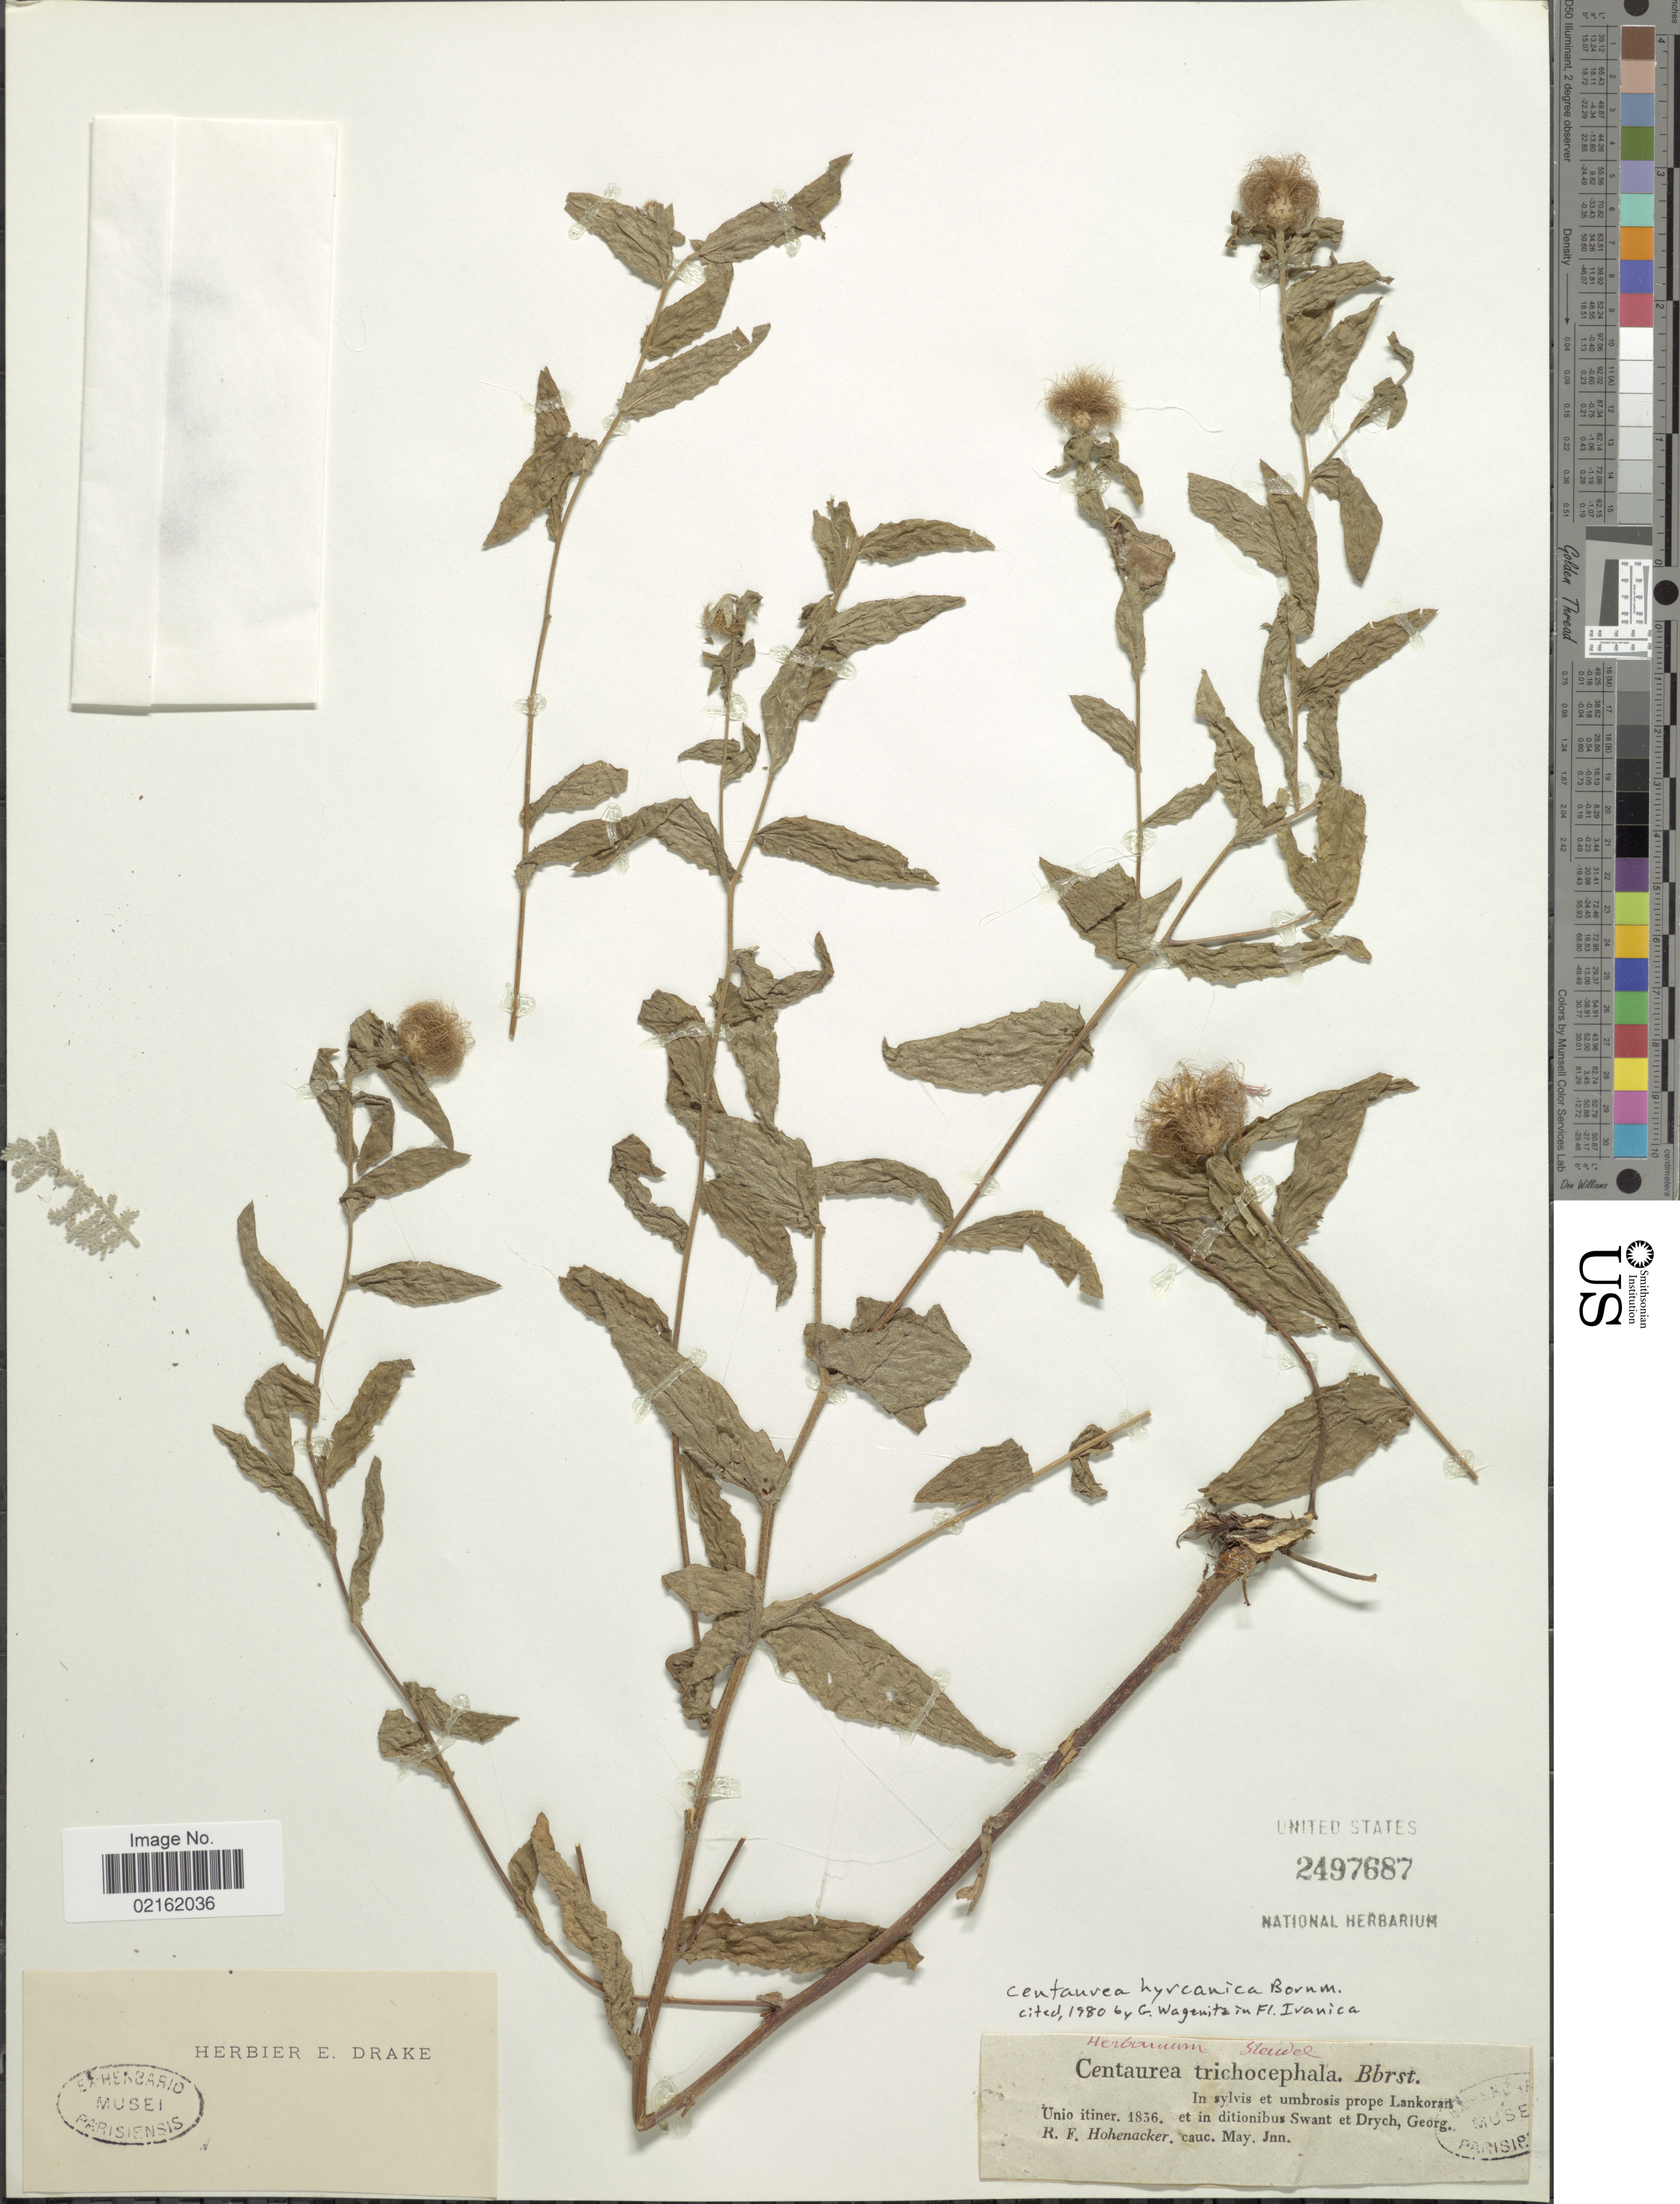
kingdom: Plantae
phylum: Tracheophyta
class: Magnoliopsida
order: Asterales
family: Asteraceae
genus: Centaurea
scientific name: Centaurea hyrcanica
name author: Bornm.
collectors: R. F. Hohenacker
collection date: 1836-05/1836-06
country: Georgia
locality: Unio itiner, et in ditionibus Swant et Drych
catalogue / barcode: US 2487687